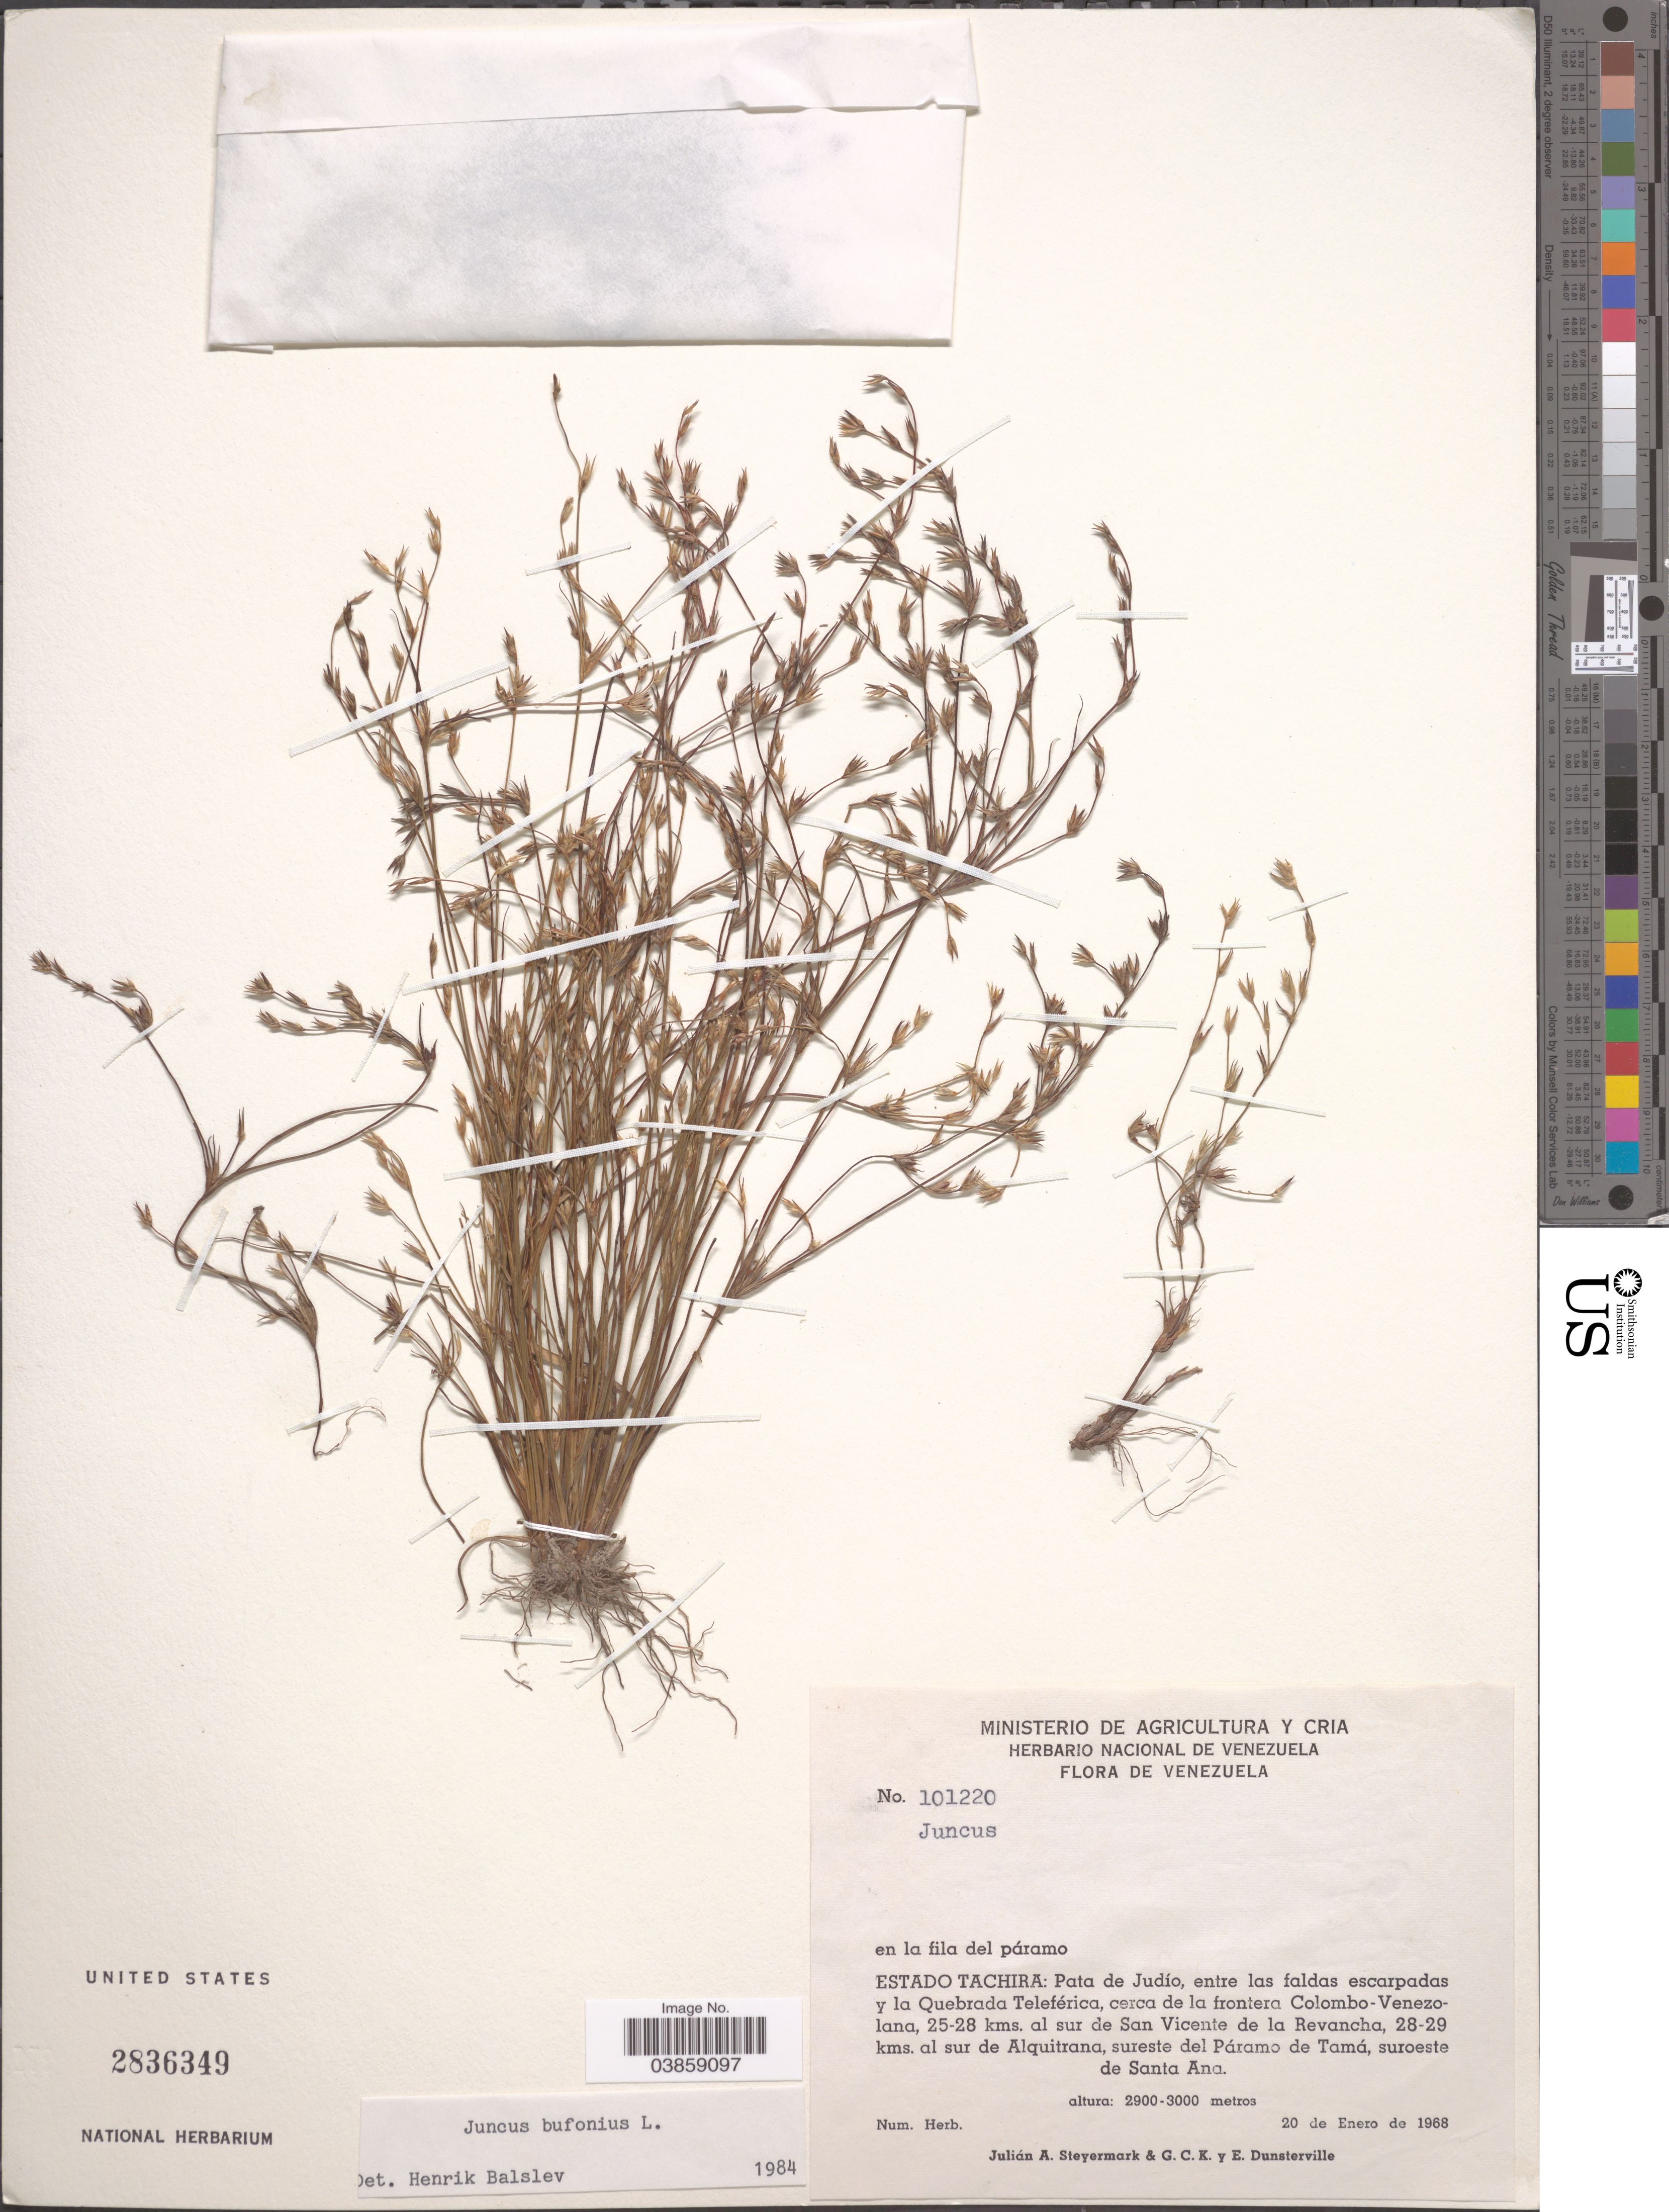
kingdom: Plantae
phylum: Tracheophyta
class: Liliopsida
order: Poales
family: Juncaceae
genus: Juncus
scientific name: Juncus bufonius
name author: L.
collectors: J. Steyermark, G. C. K. Dunsterville & E. Dunsterville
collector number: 101220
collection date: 1968-01-20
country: Venezuela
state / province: Tachira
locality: Pata de Judío, entre las faldas escarpadas y la Quebrada Teleférica, cerca de la frontera Colombo-Venezolana, 25-28 kms. al sur de San Vicente de la Revancha, 28-29 kms. al sur de Alquitrana, sureste del Páramo de Tamá, suroeste de Santa Ana.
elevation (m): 2900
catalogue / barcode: US 2836349